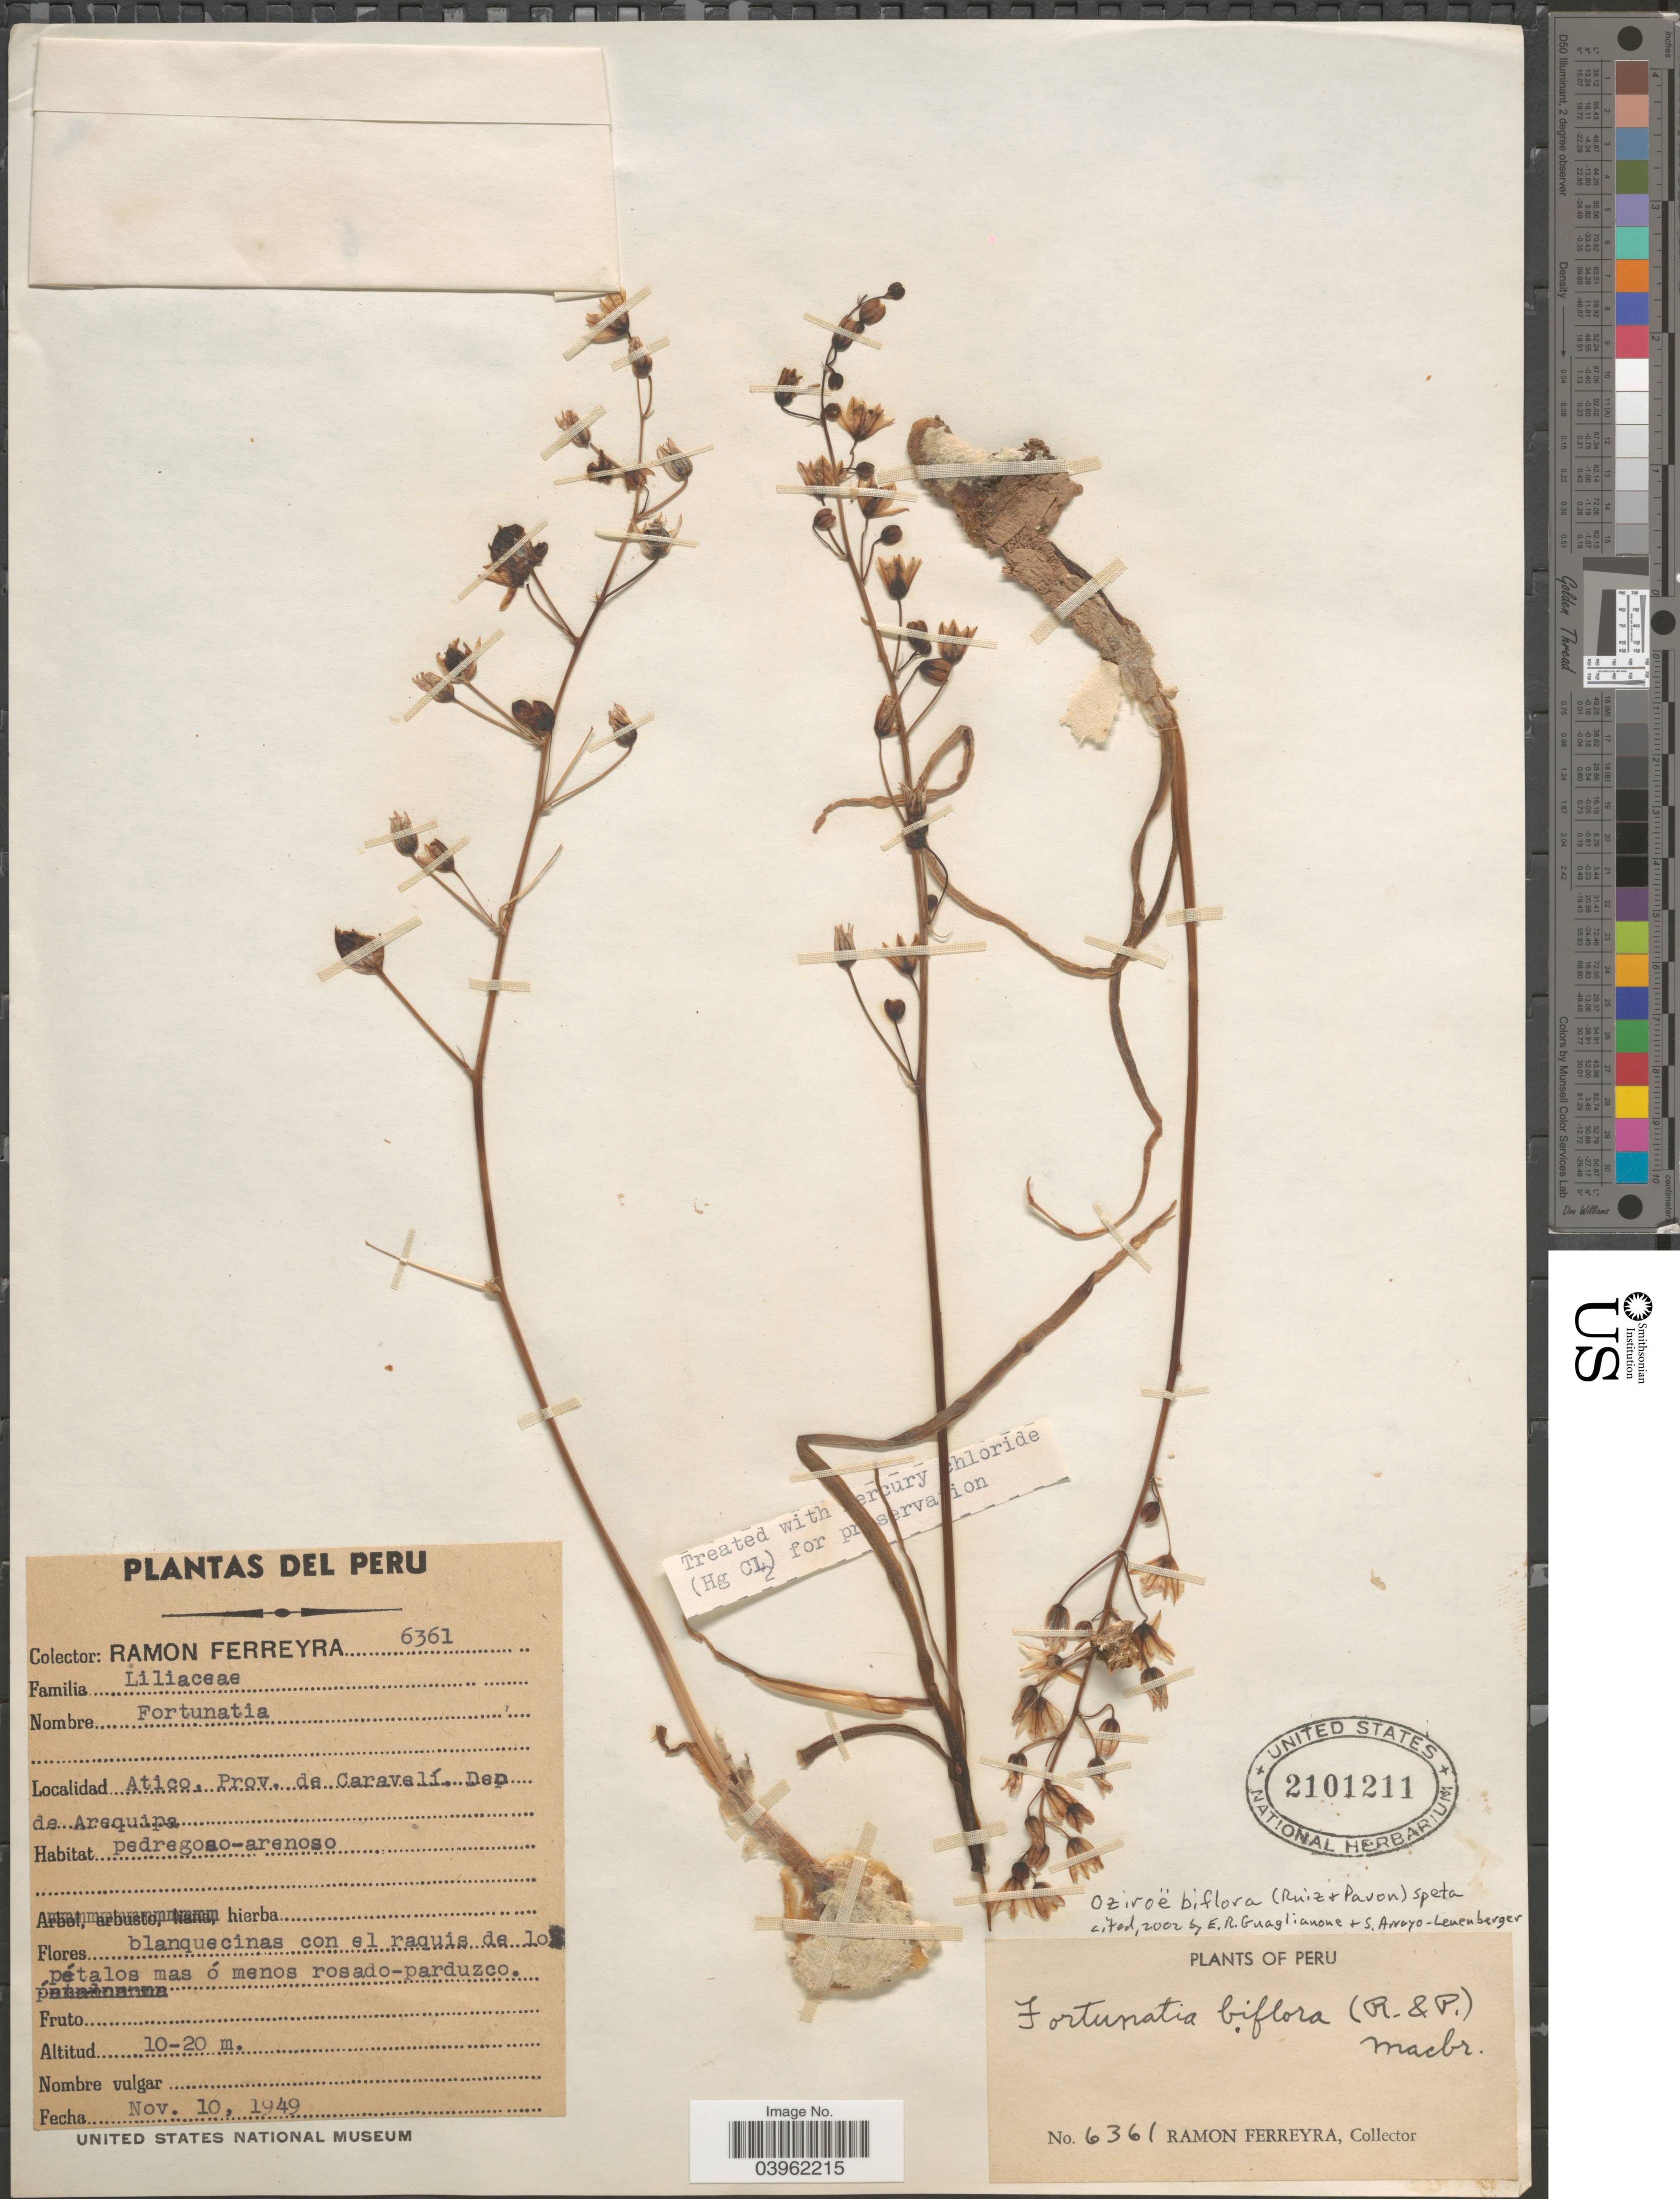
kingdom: Plantae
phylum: Tracheophyta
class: Liliopsida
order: Asparagales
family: Asparagaceae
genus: Oziroe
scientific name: Oziroë biflora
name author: (Ruiz & Pav.) Speta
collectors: R. A. Ferreyra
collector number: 6361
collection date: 1949-11-10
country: Peru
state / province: Arequipa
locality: Atico. Prov. de Caravelí. Dep de Arequipa.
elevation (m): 10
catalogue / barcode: US 2101211